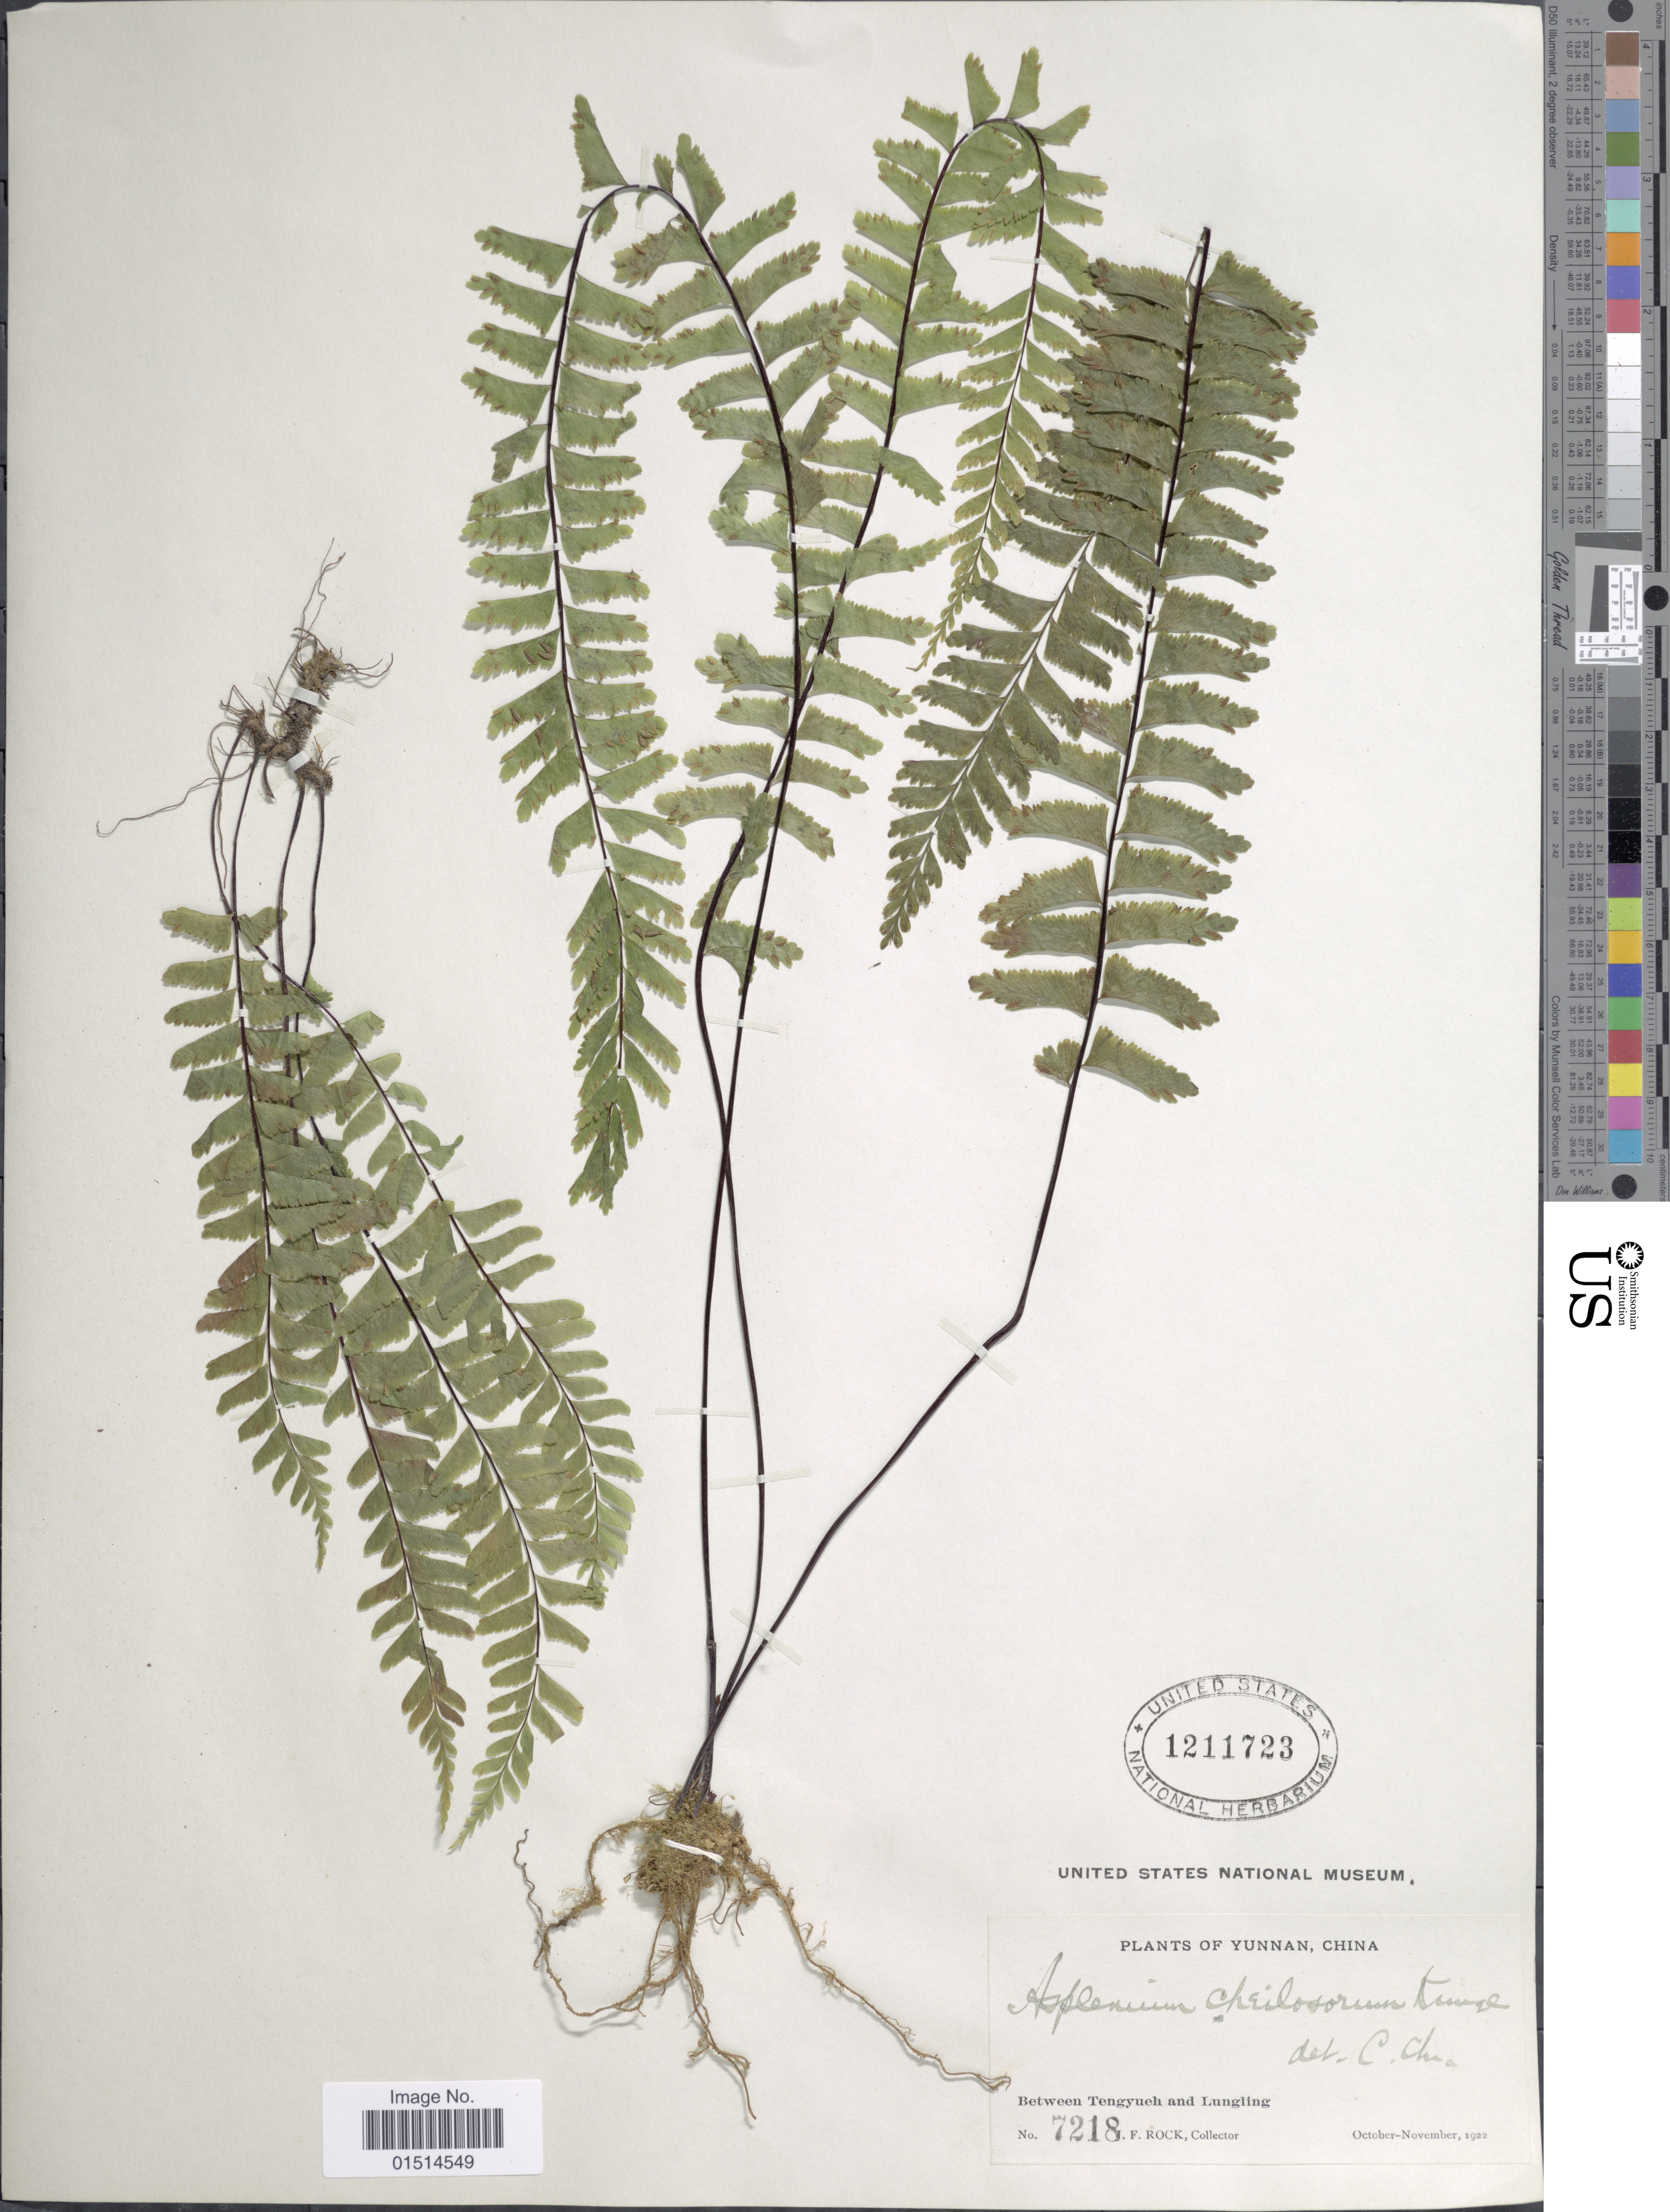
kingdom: Plantae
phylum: Tracheophyta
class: Polypodiopsida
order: Polypodiales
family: Aspleniaceae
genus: Asplenium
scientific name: Asplenium cheilosorum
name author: Kunze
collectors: J. Rock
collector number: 7218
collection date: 1922-10/1922-11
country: China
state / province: Yunnan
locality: Between Tengyeh and Lungling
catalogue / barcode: US 1211723